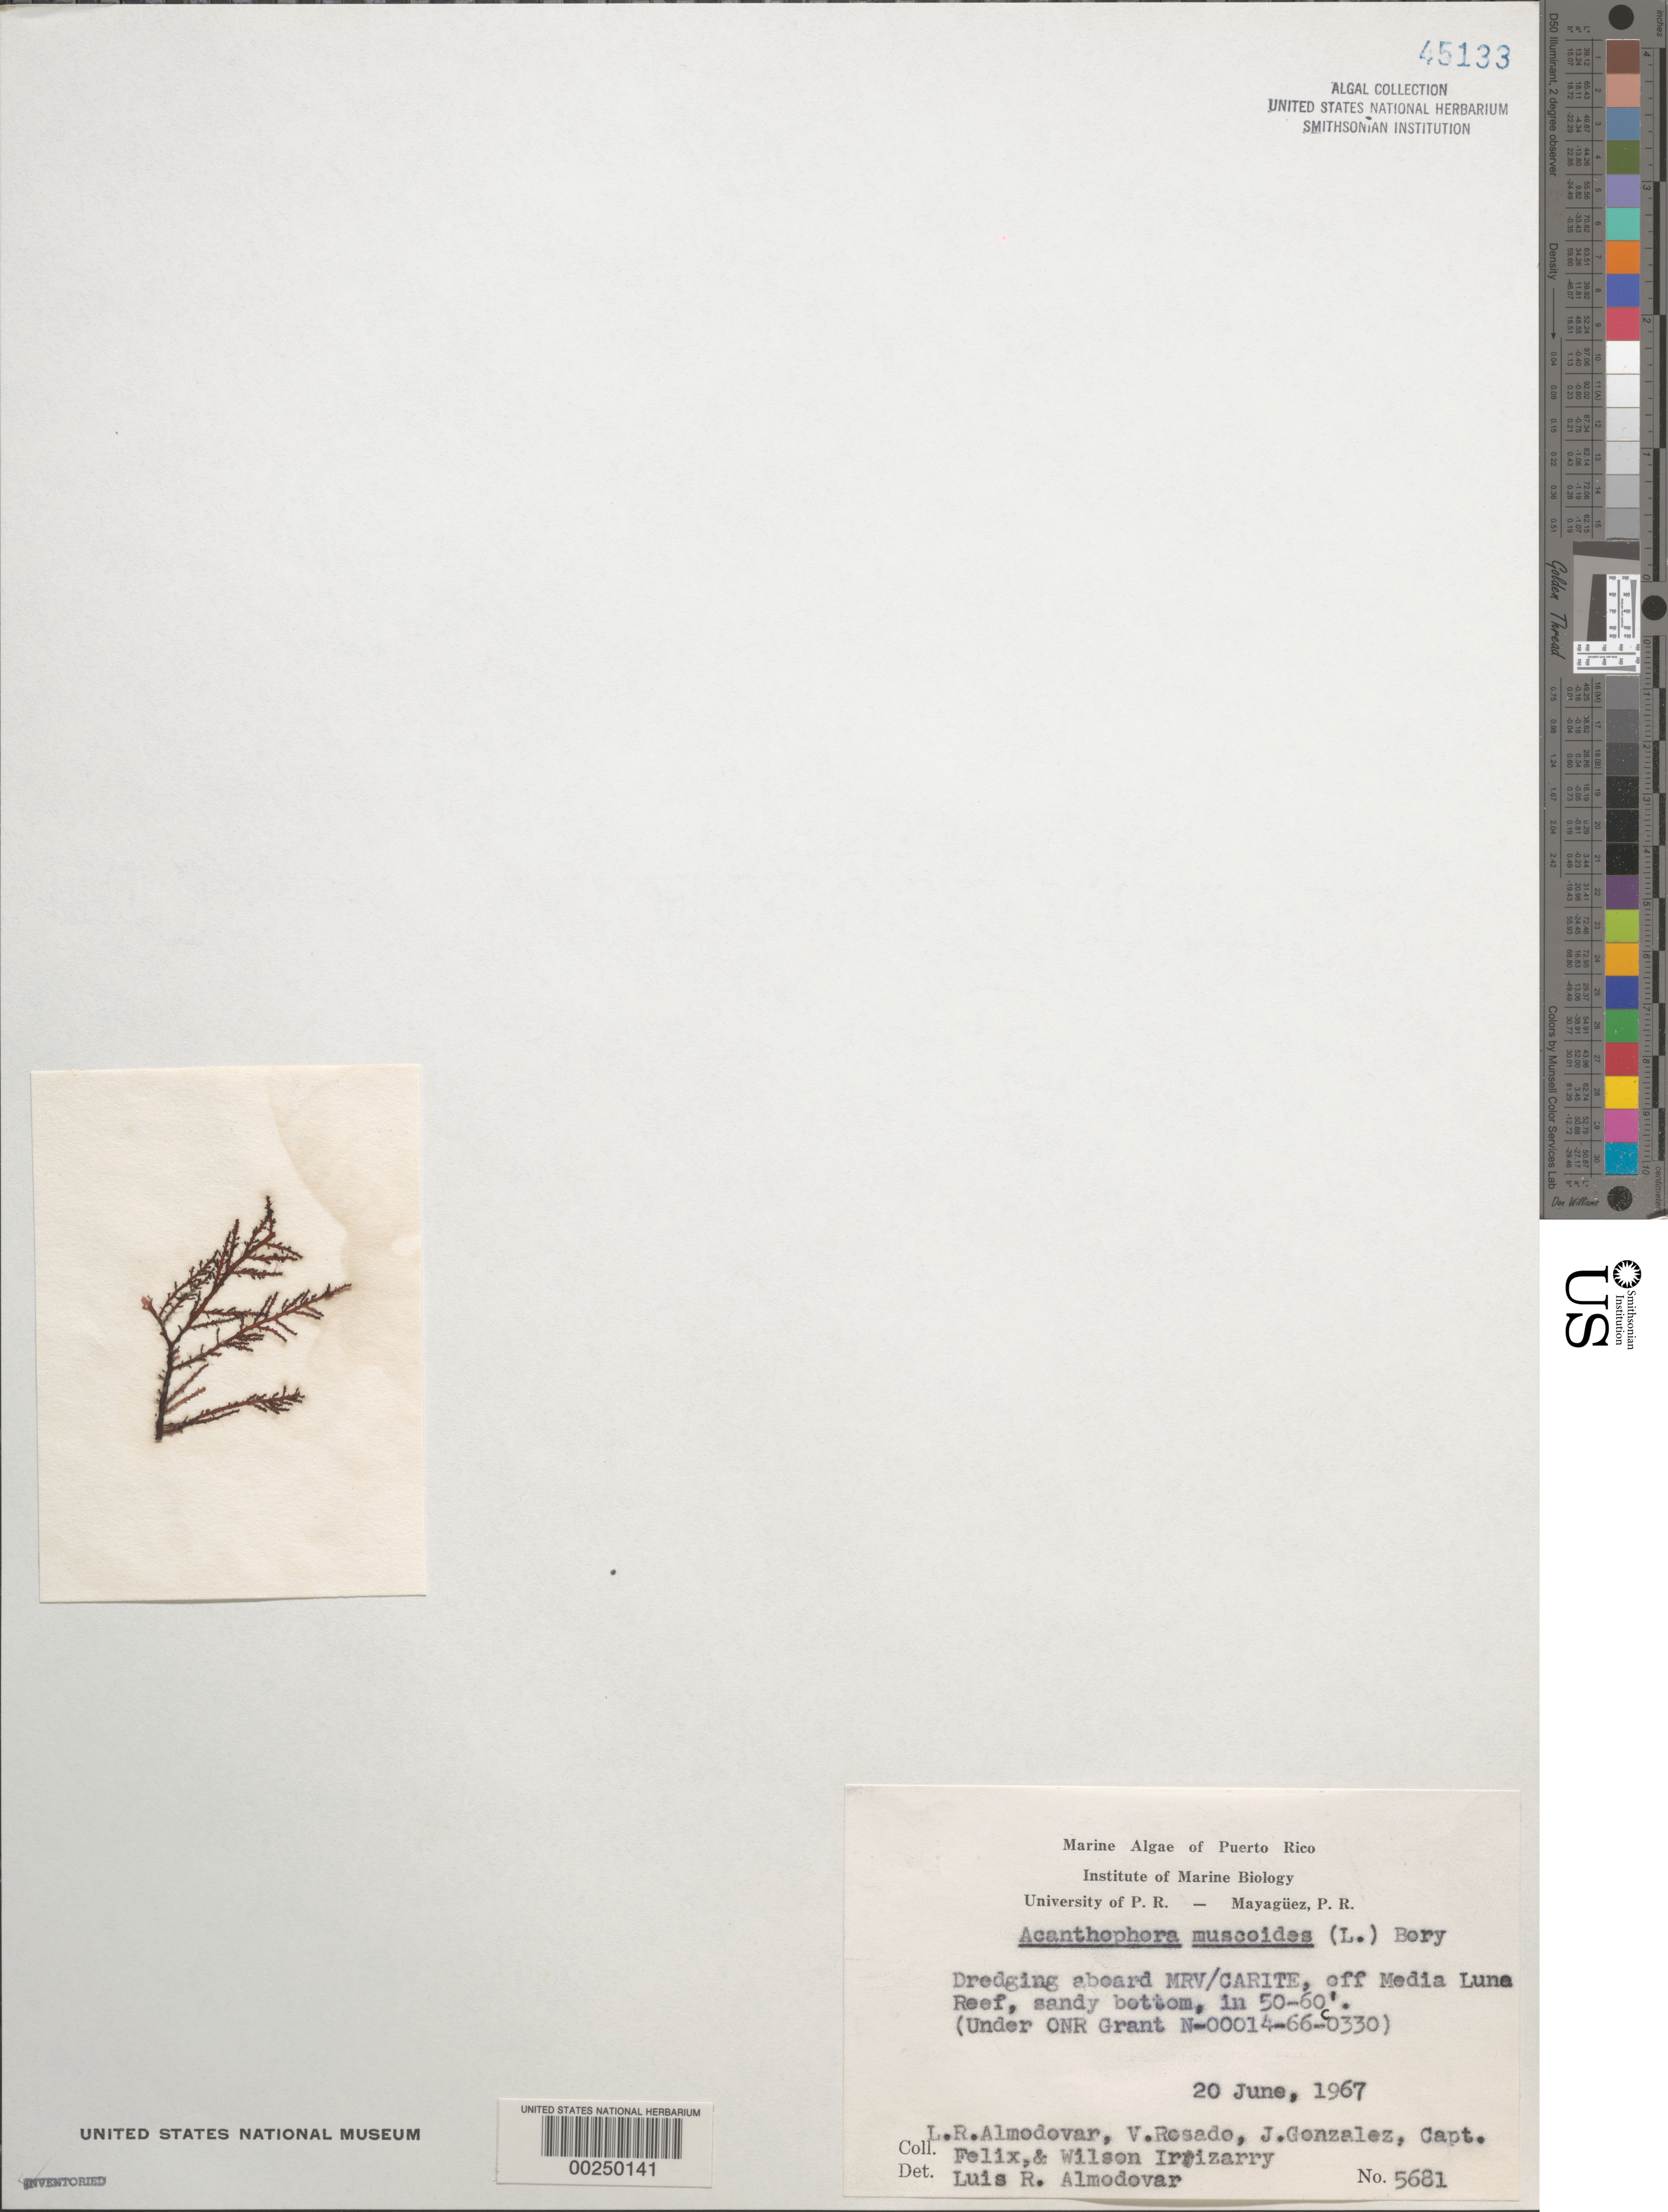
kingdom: Plantae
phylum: Rhodophyta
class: Florideophyceae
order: Ceramiales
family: Rhodomelaceae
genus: Acanthophora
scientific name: Acanthophora muscoides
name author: (C. Agardh) Bory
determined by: Almodovar, L. R.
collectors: L. Almodovar, V. Rosado, J. Gonzalez, C. Felix & W. Irizarry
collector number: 5681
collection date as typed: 20 Jun 1969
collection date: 1969-06-20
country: Puerto Rico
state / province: Lajas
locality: La Parguera, off Media Luna Reef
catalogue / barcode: US 45133